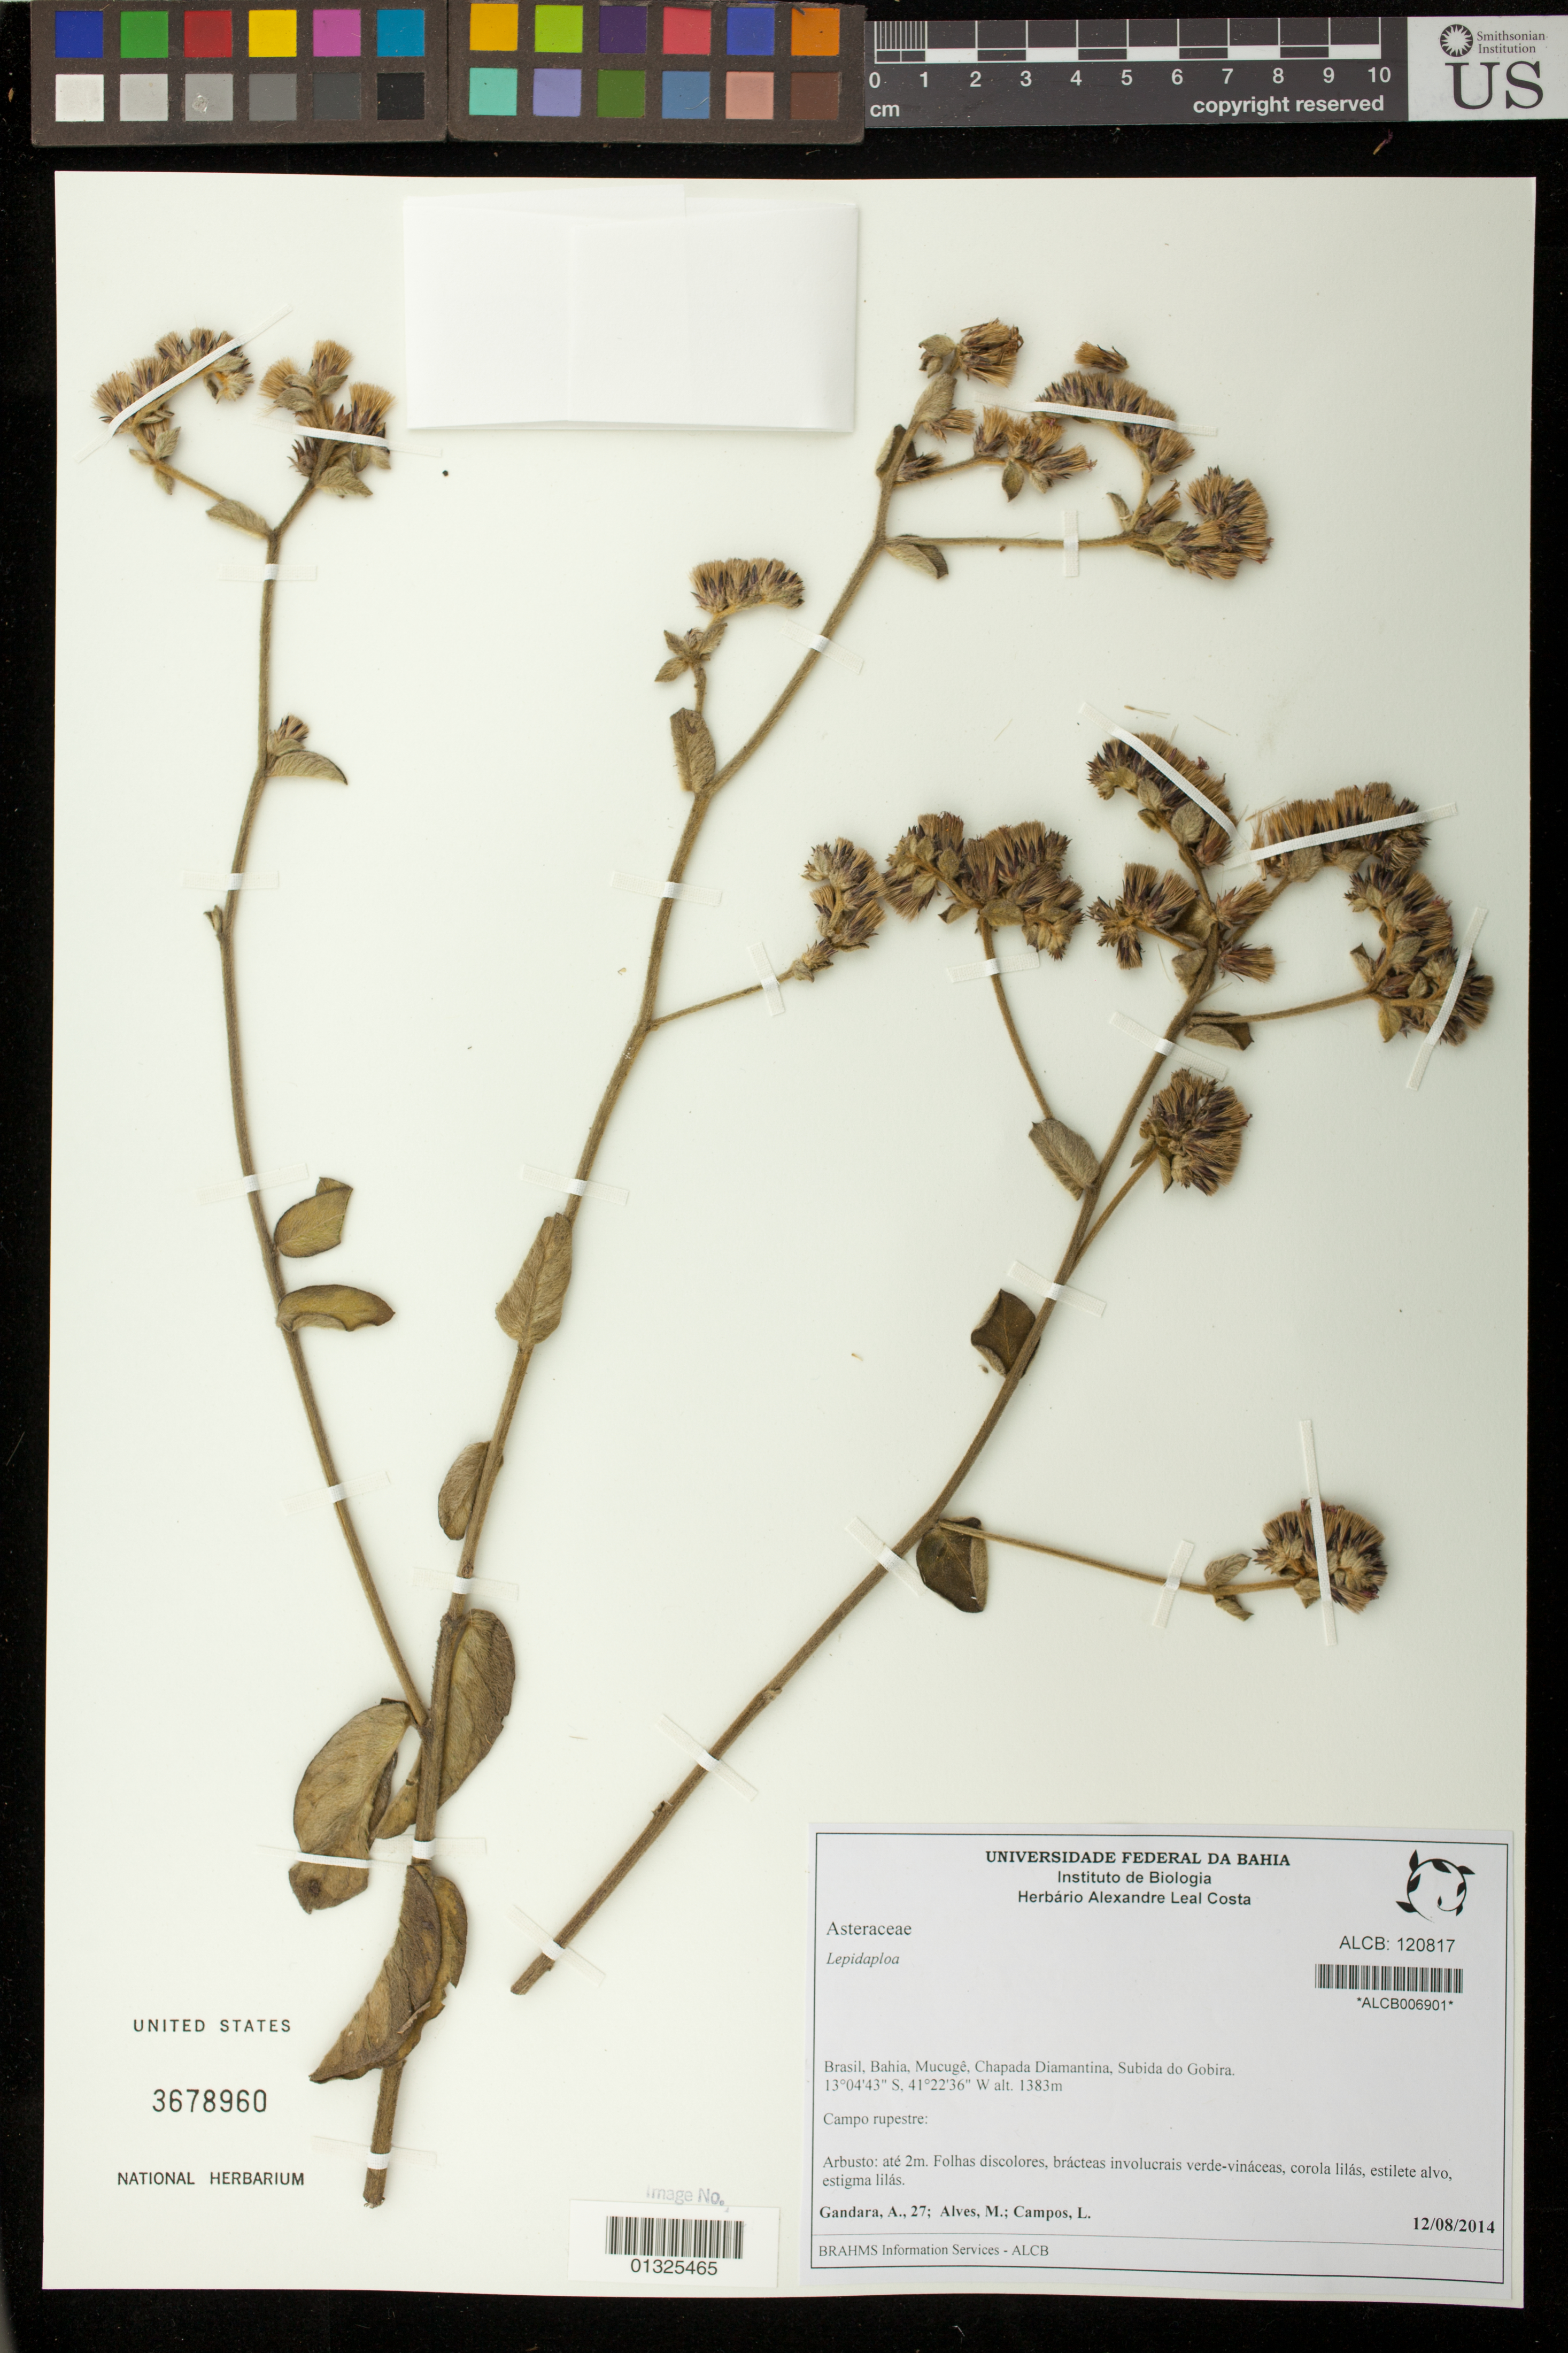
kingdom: Plantae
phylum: Tracheophyta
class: Magnoliopsida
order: Asterales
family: Asteraceae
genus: Lepidaploa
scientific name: Lepidaploa sp.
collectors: A. Gándara, M. Alves & L. Campos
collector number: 27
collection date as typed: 12 August 2014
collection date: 2014-08-12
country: Brazil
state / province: Bahia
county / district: Mucugê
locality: Chapada Diamantina, Subida do Gobira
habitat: Campo rupestre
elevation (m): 1383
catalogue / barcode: US 3678960